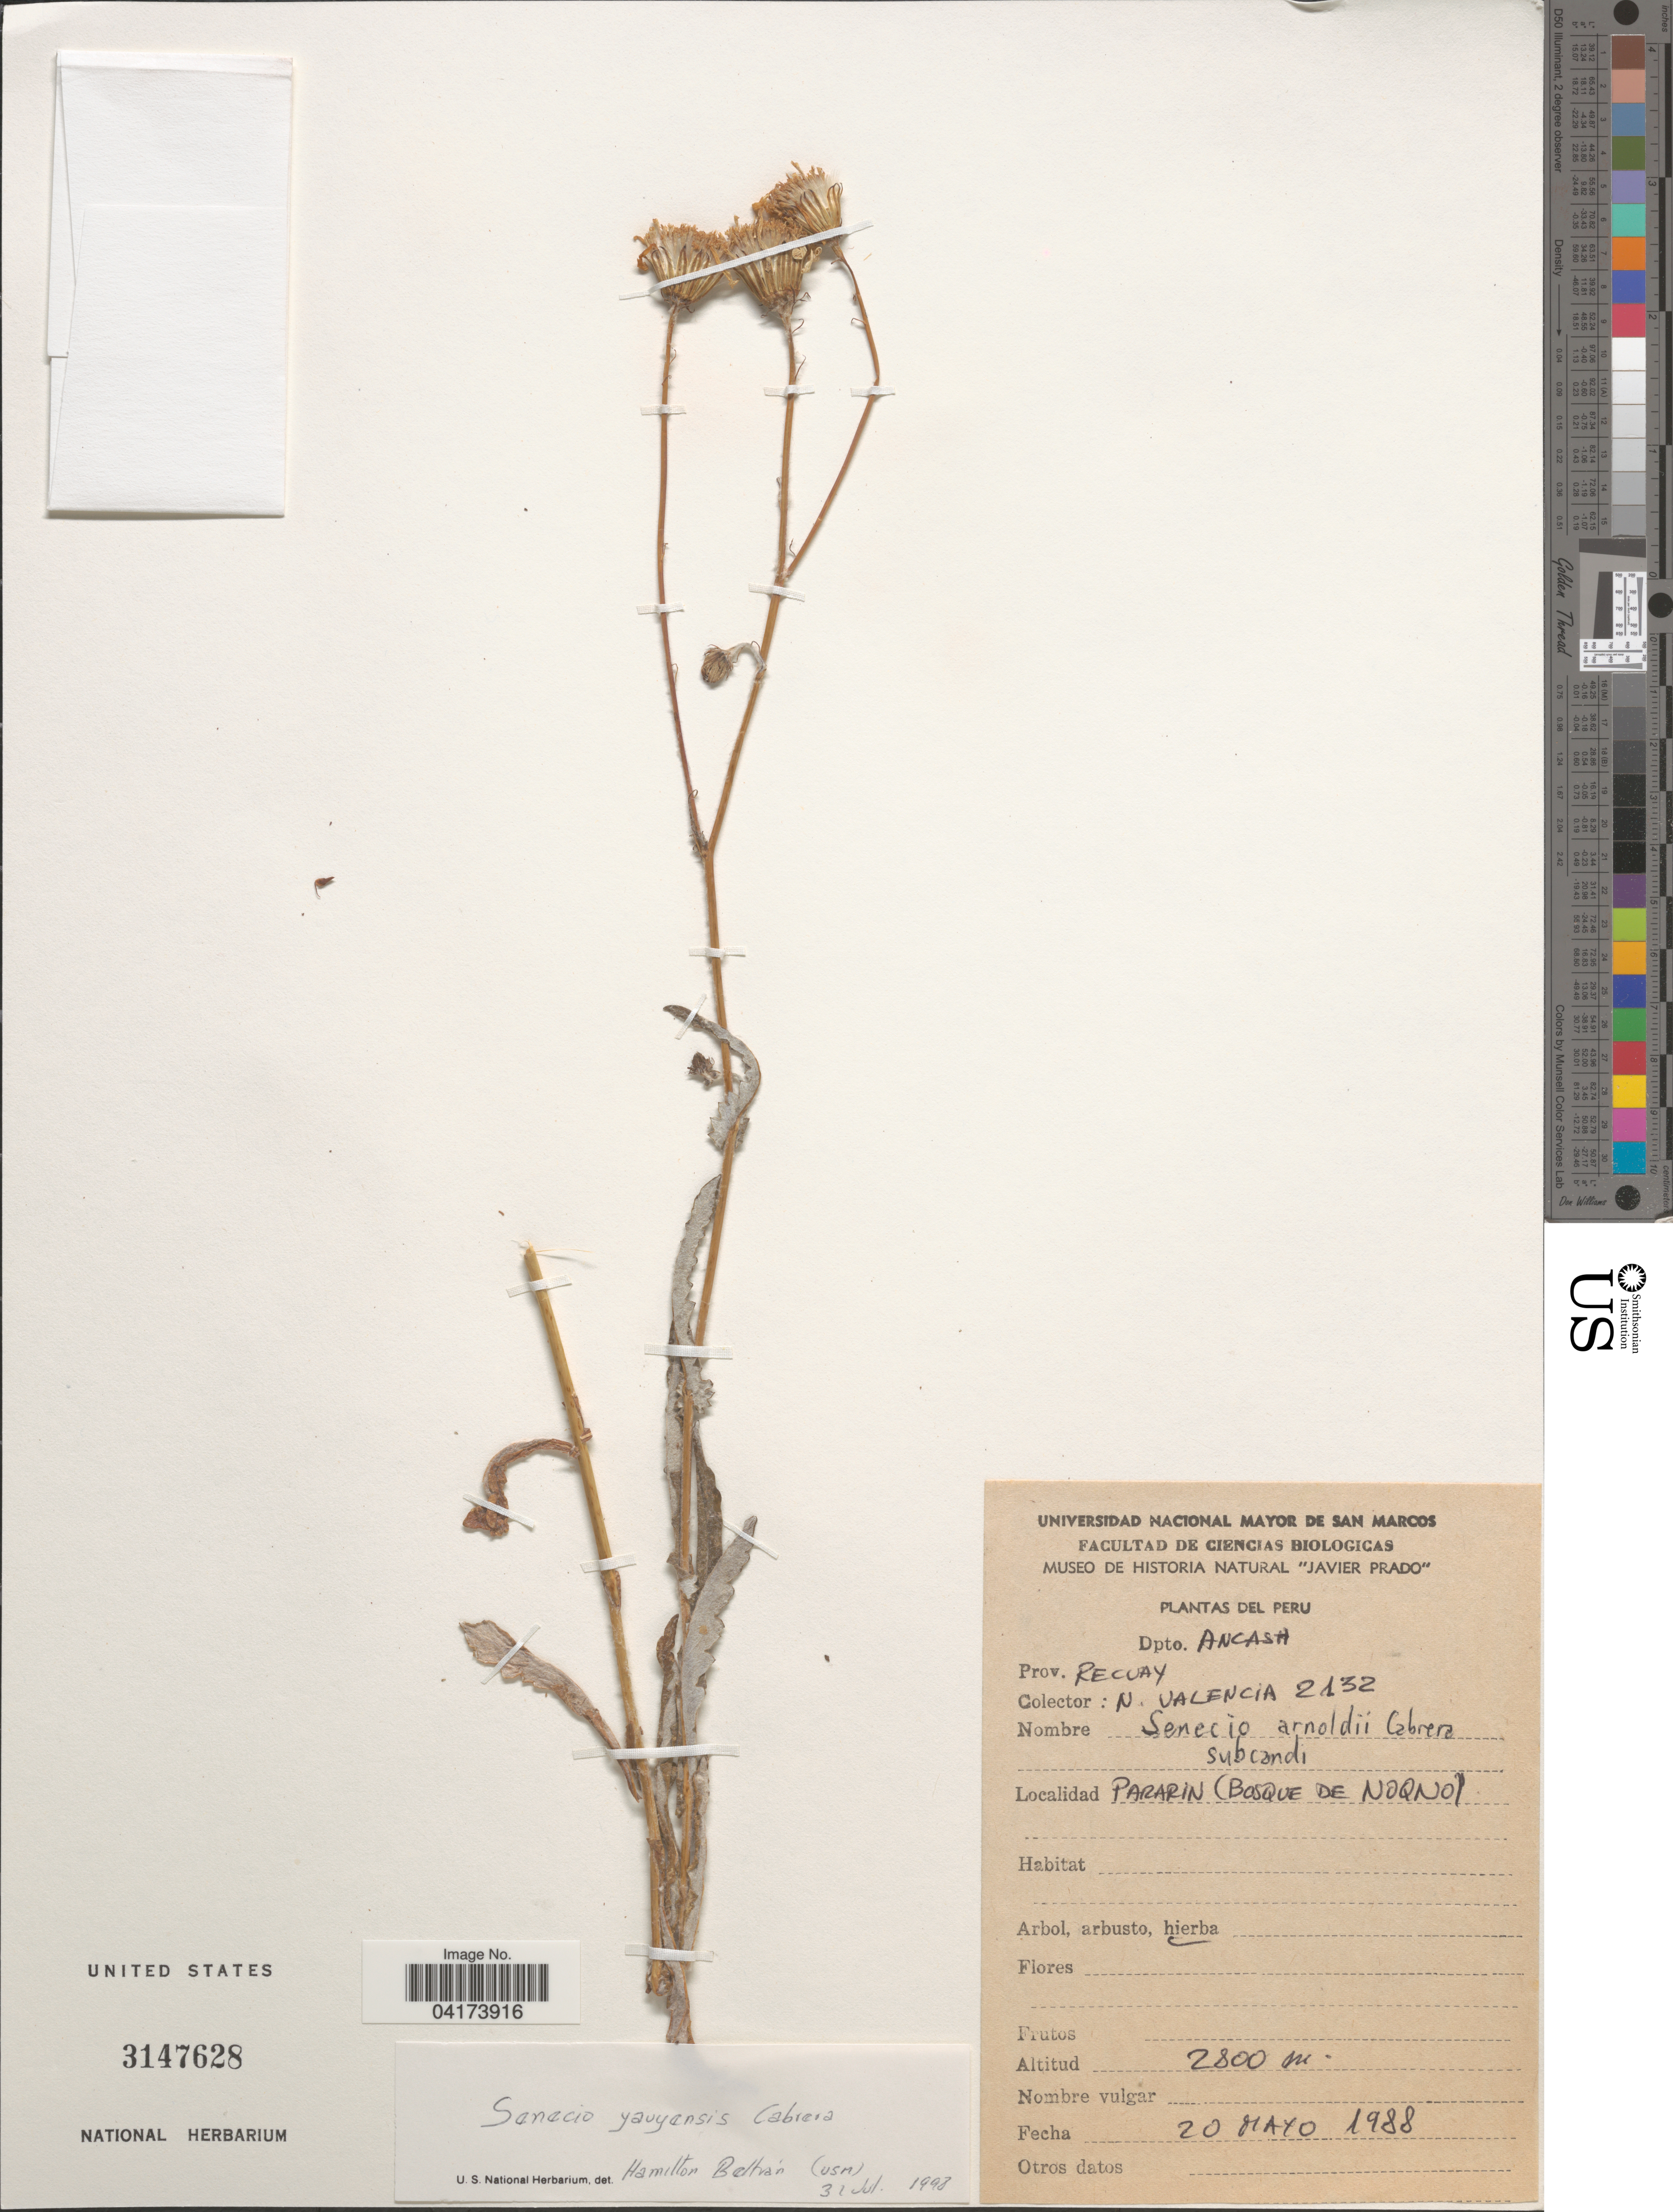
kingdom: Plantae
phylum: Tracheophyta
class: Magnoliopsida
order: Asterales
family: Asteraceae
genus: Senecio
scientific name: Senecio yauyensis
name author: Cabrera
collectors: N. Valencia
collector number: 2132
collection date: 1988-05-20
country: Peru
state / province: Ancash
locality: Dpto. Ancash. Prov. Recuay. Pararin (Bosque de Noqno).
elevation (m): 2800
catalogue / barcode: US 3147628